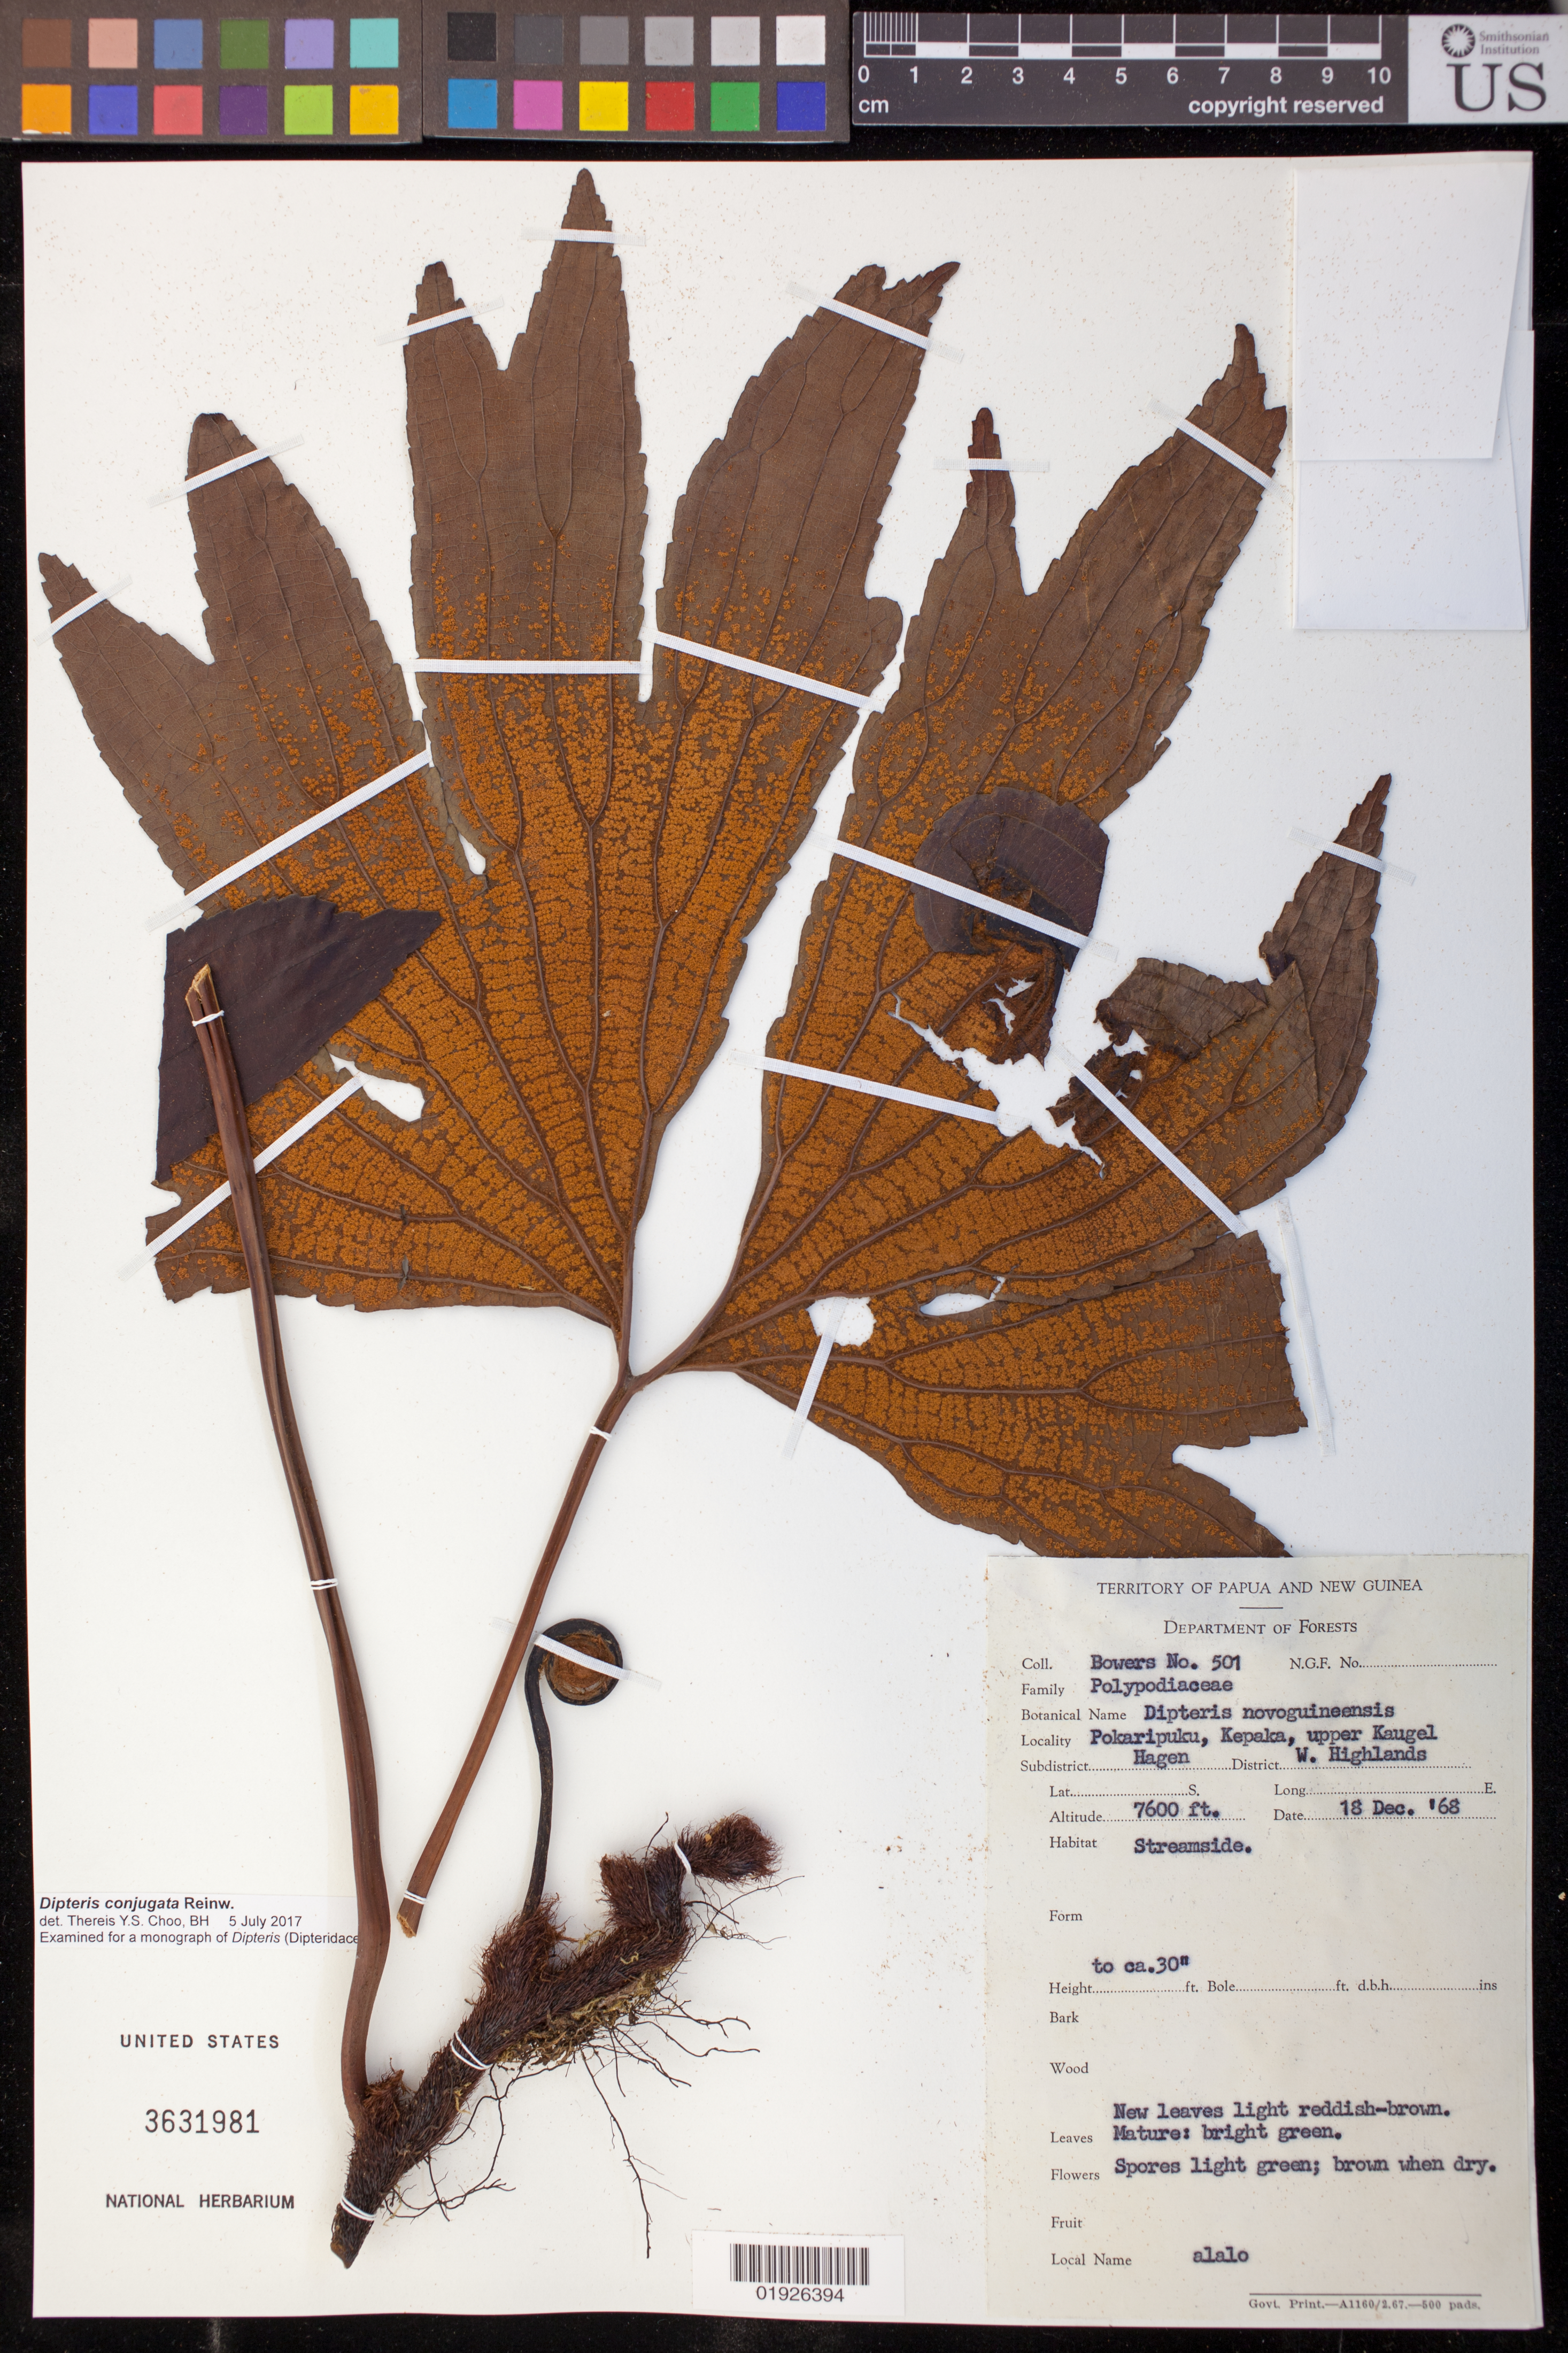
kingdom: Plantae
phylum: Tracheophyta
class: Polypodiopsida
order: Gleicheniales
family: Dipteridaceae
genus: Dipteris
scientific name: Dipteris conjugata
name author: Reinw.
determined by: Choo, Thereis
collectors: -. Bowers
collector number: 501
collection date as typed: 18 Dec. '68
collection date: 1968-12-18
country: Papua New Guinea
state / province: Western Highlands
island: New Guinea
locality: Pokaripuku, Kepaka, upper Kaugel, Subdistrict Hagen.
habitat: Streamside.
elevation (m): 2316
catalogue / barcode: US 3631981